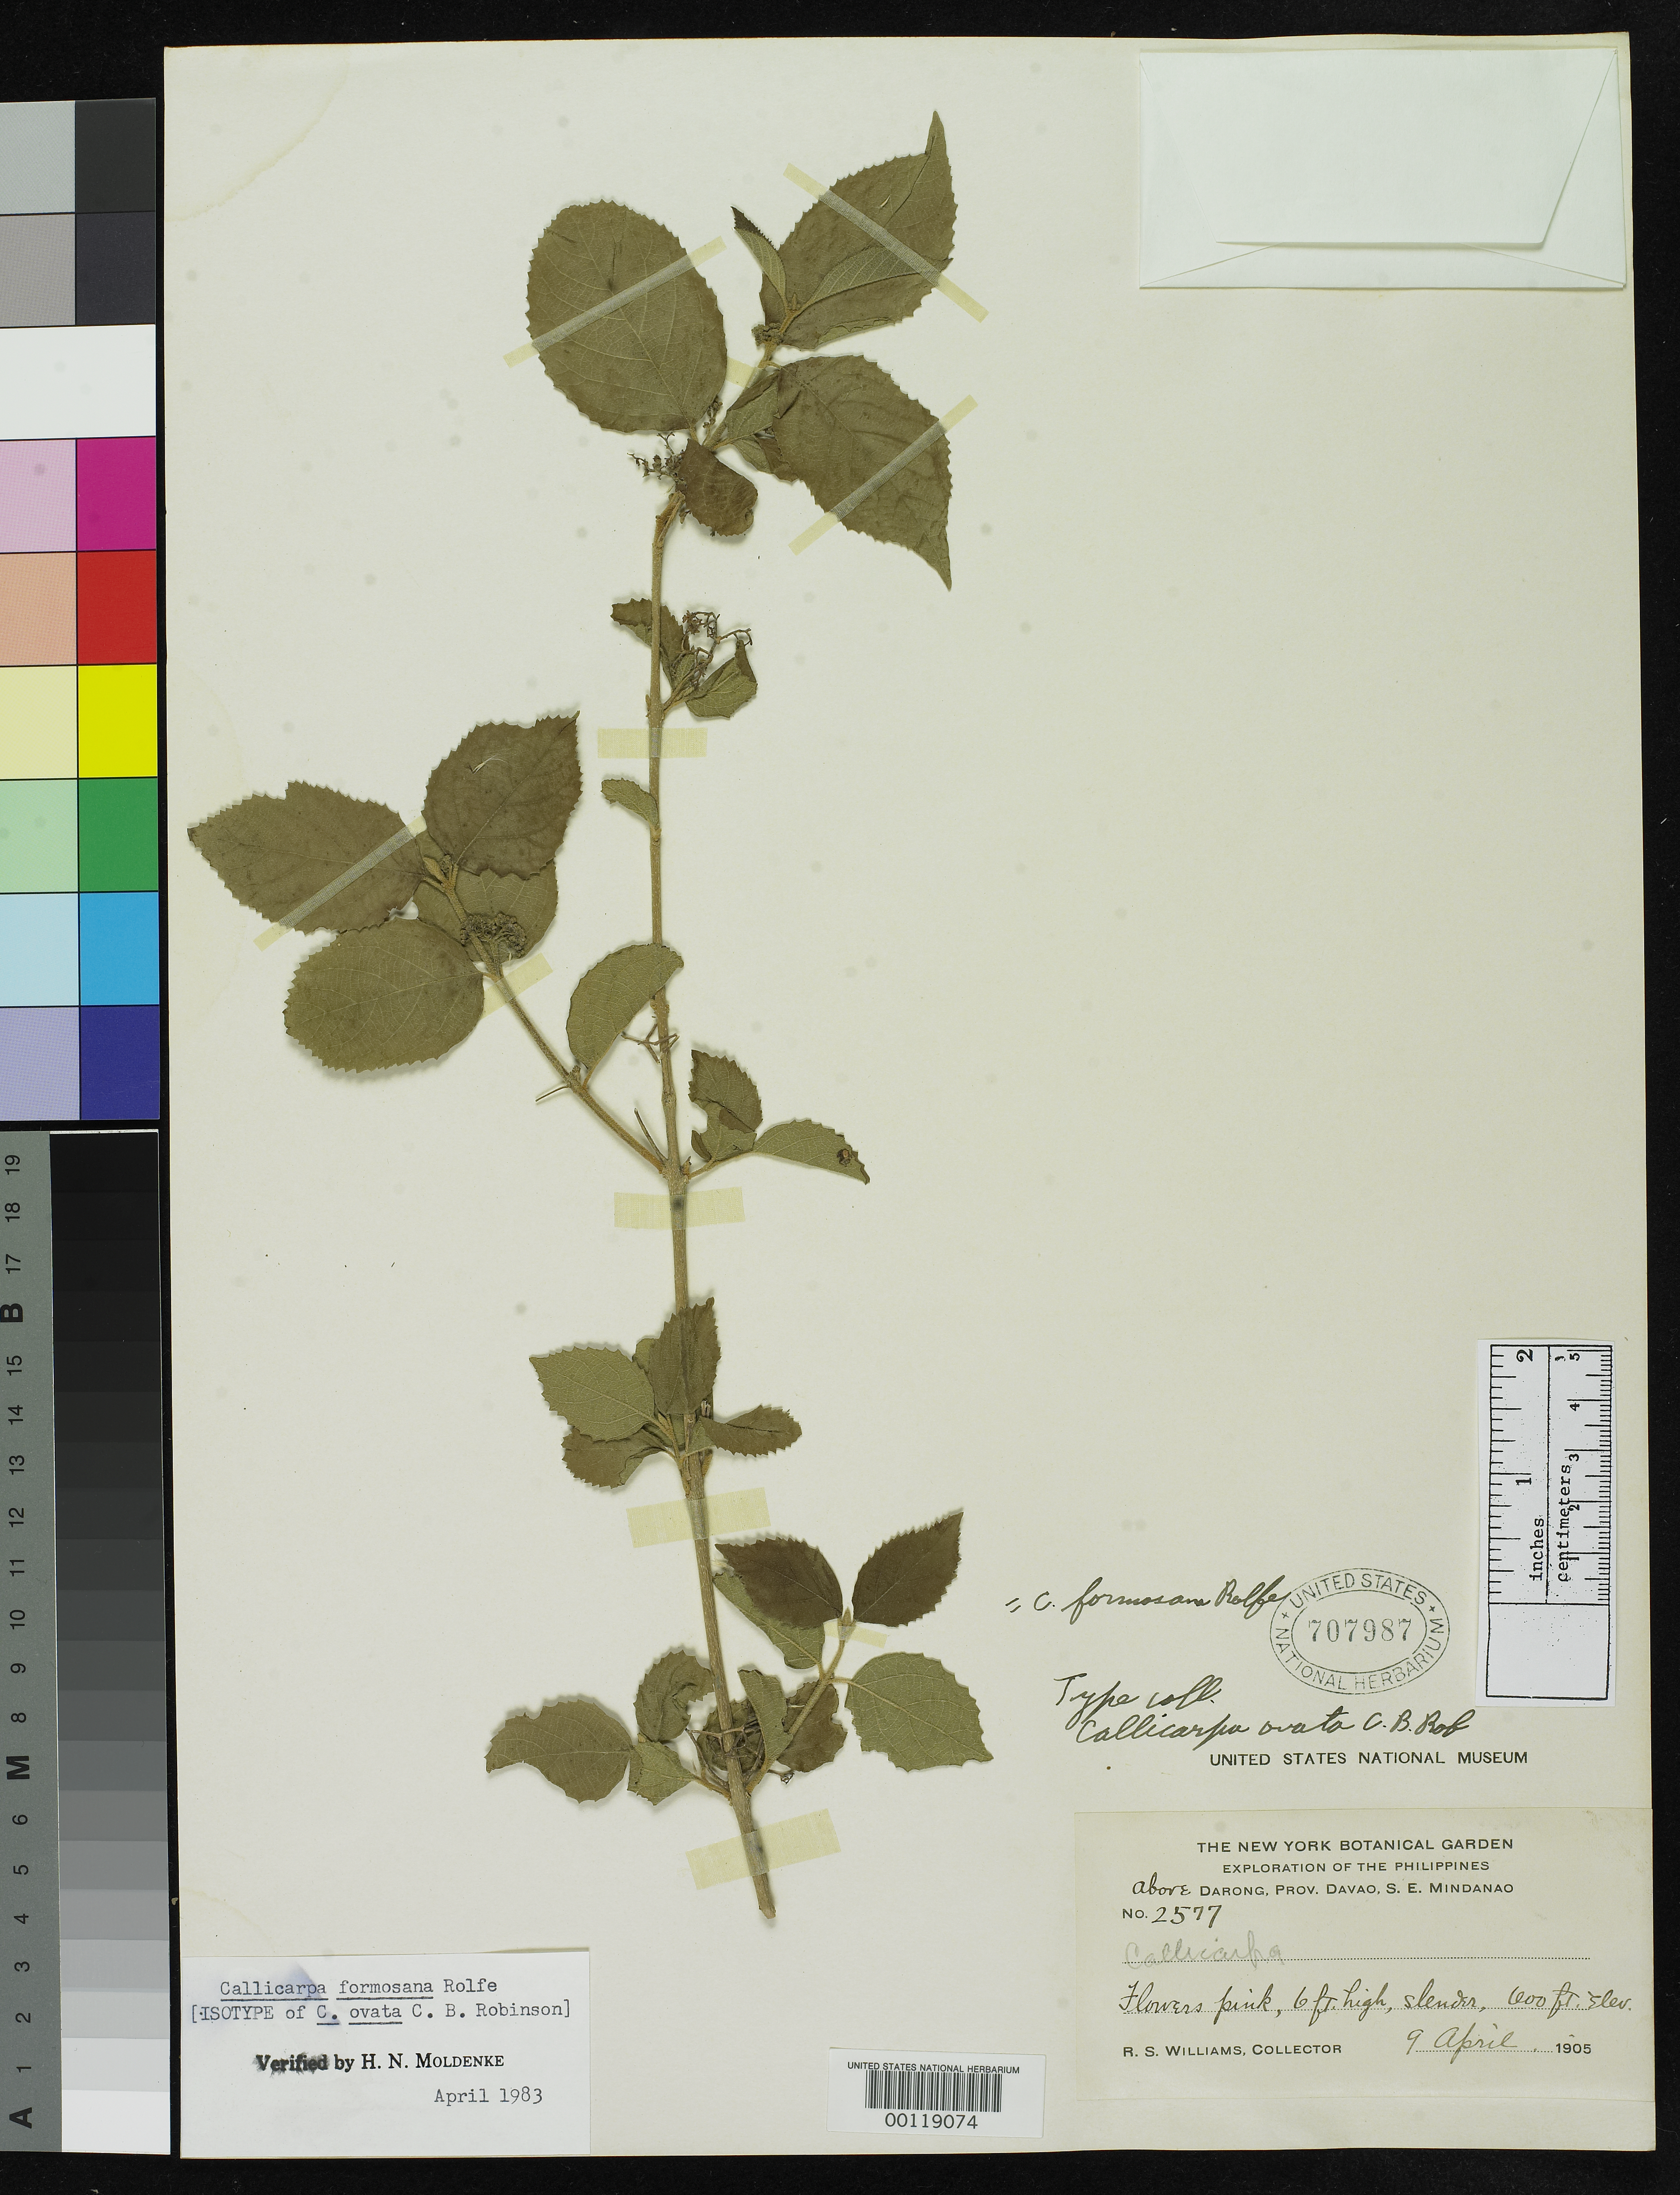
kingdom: Plantae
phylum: Tracheophyta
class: Magnoliopsida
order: Lamiales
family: Lamiaceae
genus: Callicarpa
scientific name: Callicarpa ovata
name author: C.B. Rob.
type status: Isotype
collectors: R. S. Williams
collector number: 2577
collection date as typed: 09 Apr 1905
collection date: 1905-04-09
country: Philippines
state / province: Davao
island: Mindanao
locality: Near Darong.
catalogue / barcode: US 707987